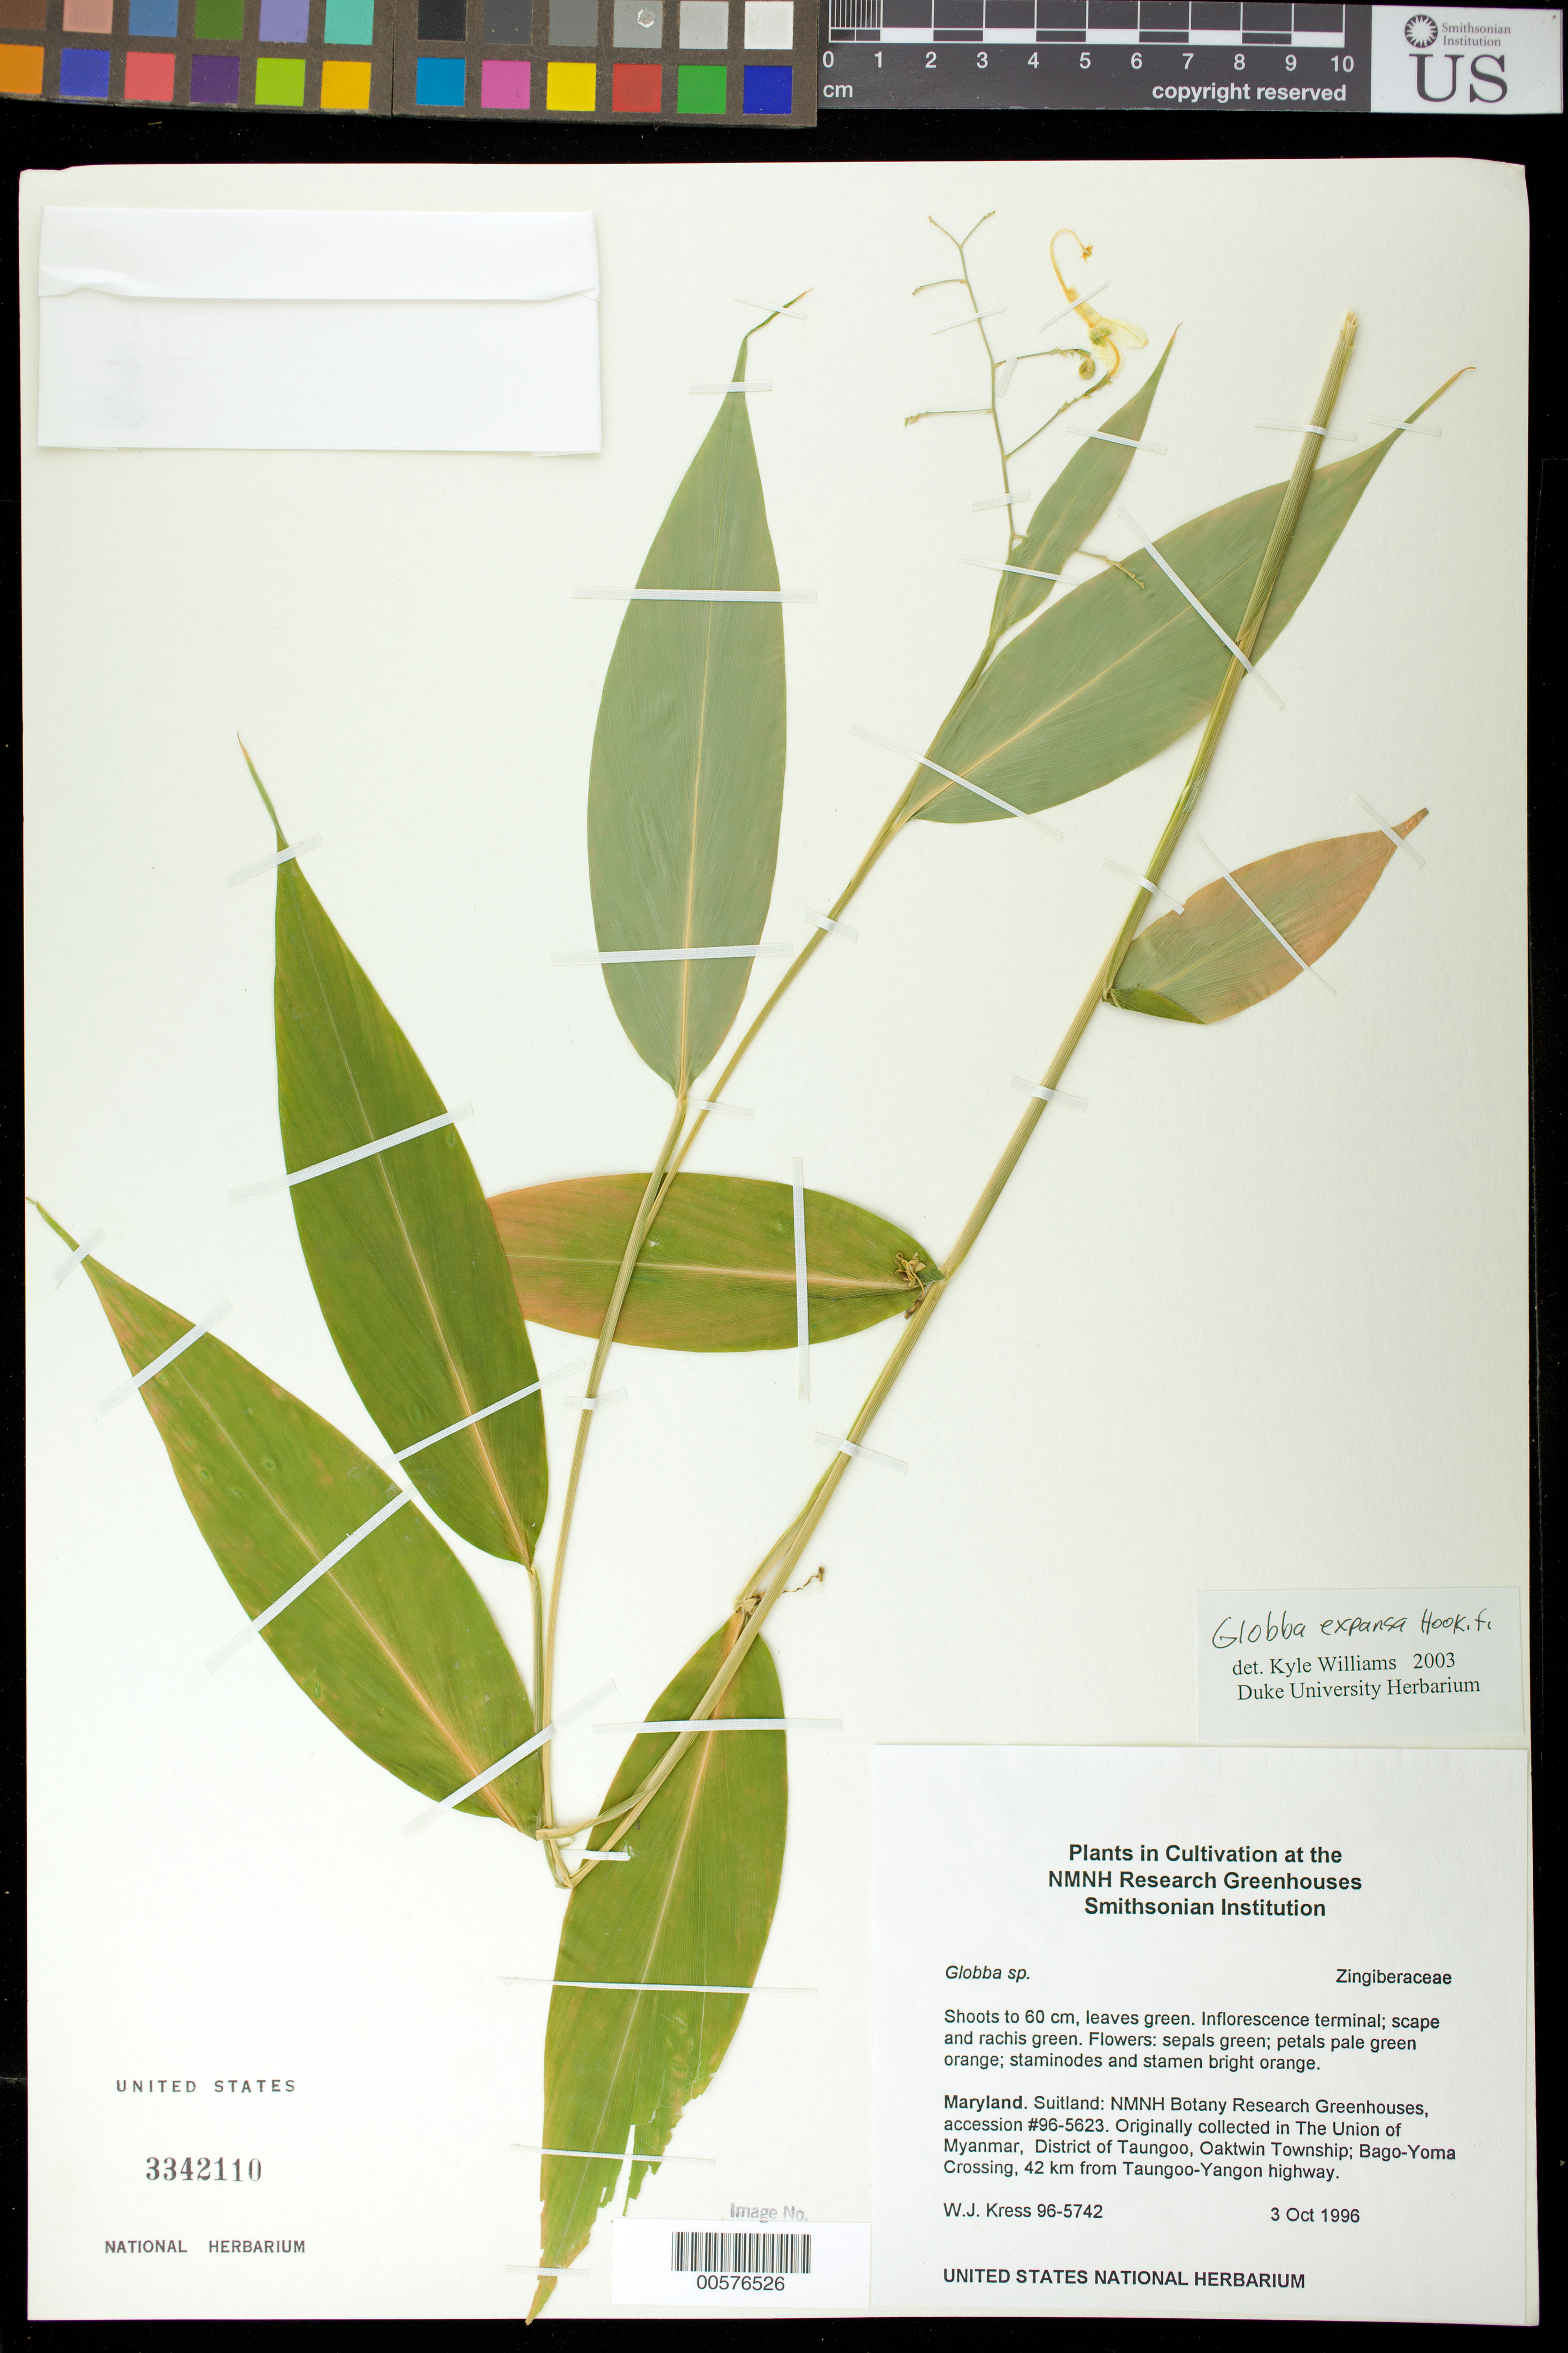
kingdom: Plantae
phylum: Tracheophyta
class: Liliopsida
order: Zingiberales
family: Zingiberaceae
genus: Globba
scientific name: Globba expansa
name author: Wall.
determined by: Williams, K. J.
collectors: W. J. Kress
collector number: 96-5742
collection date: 1996-10-03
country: United States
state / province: Maryland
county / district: Prince George's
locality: NMNH Botany Research Greenhouses. Suitland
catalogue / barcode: US 3342110